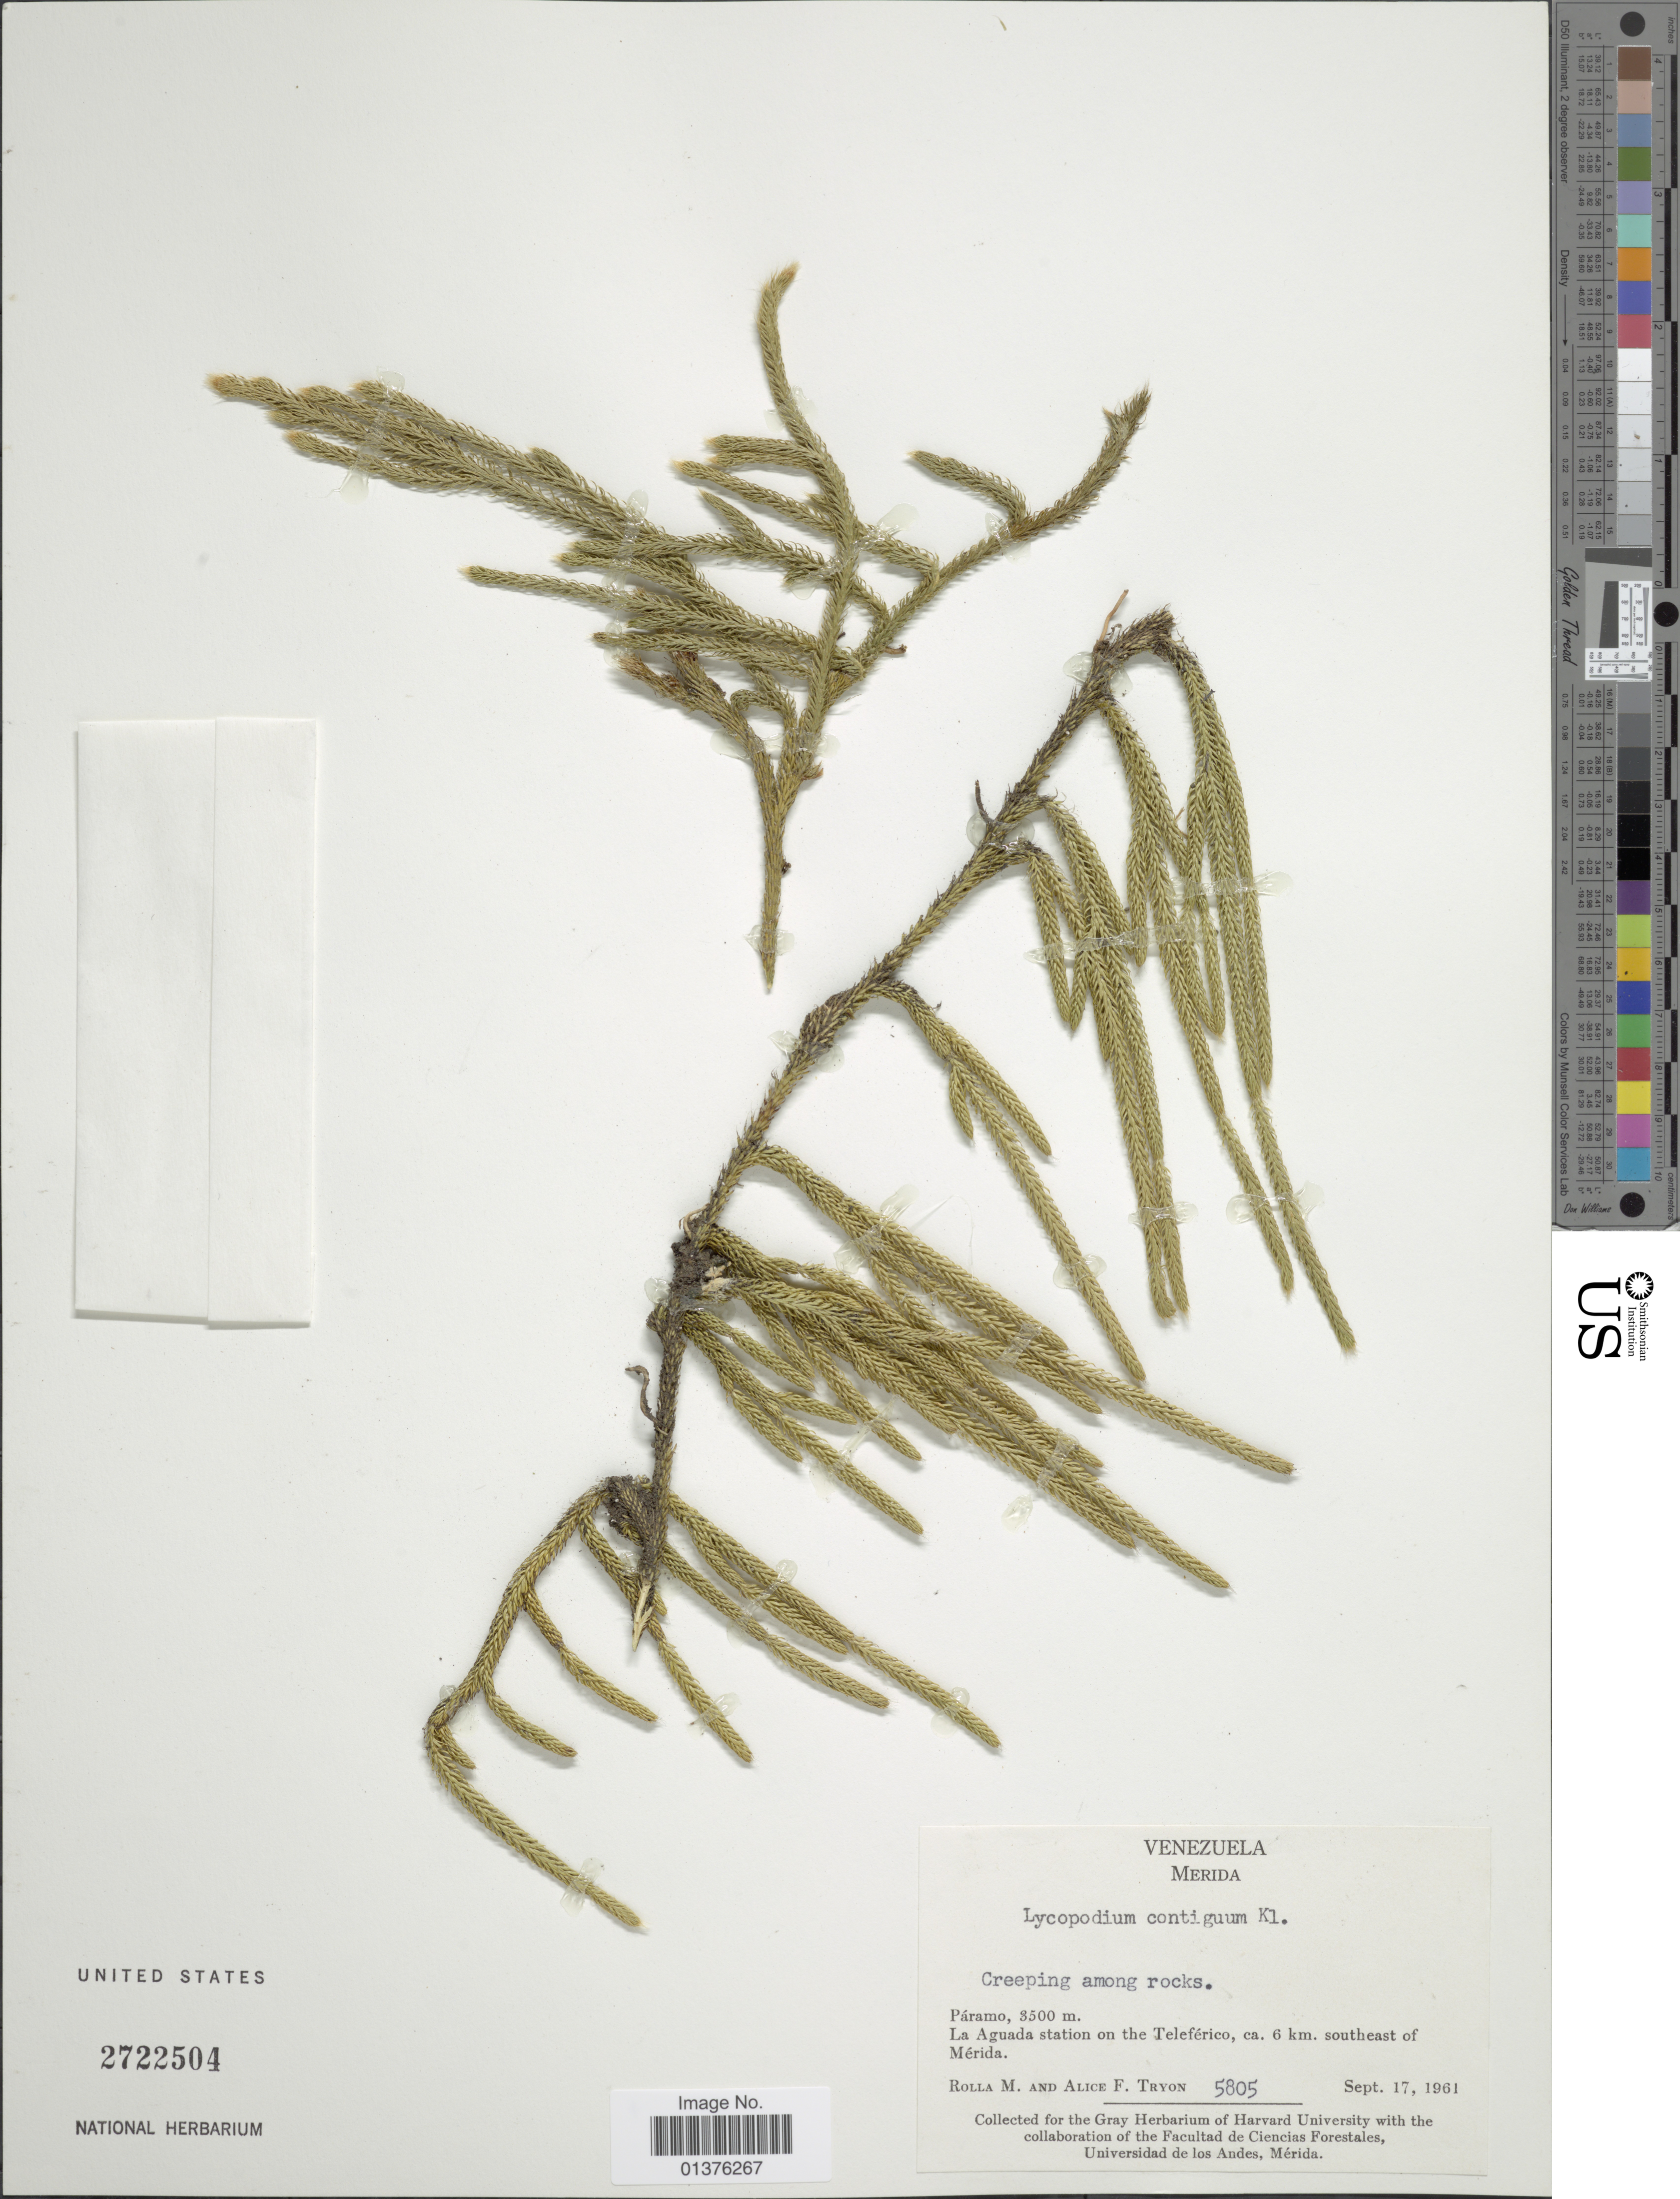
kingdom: Plantae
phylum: Tracheophyta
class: Lycopodiopsida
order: Lycopodiales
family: Lycopodiaceae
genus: Lycopodium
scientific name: Lycopodium clavatum subsp. contiguum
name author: (Klotzsch) B. Øllg.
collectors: M. Rolla & A. F. Tryon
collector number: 5805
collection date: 1961-09-17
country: Venezuela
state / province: Mérida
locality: Páramo, La Aguada station on the Teleférico, ca. 6km southeast of Mérida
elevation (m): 3500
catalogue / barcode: US 2722504